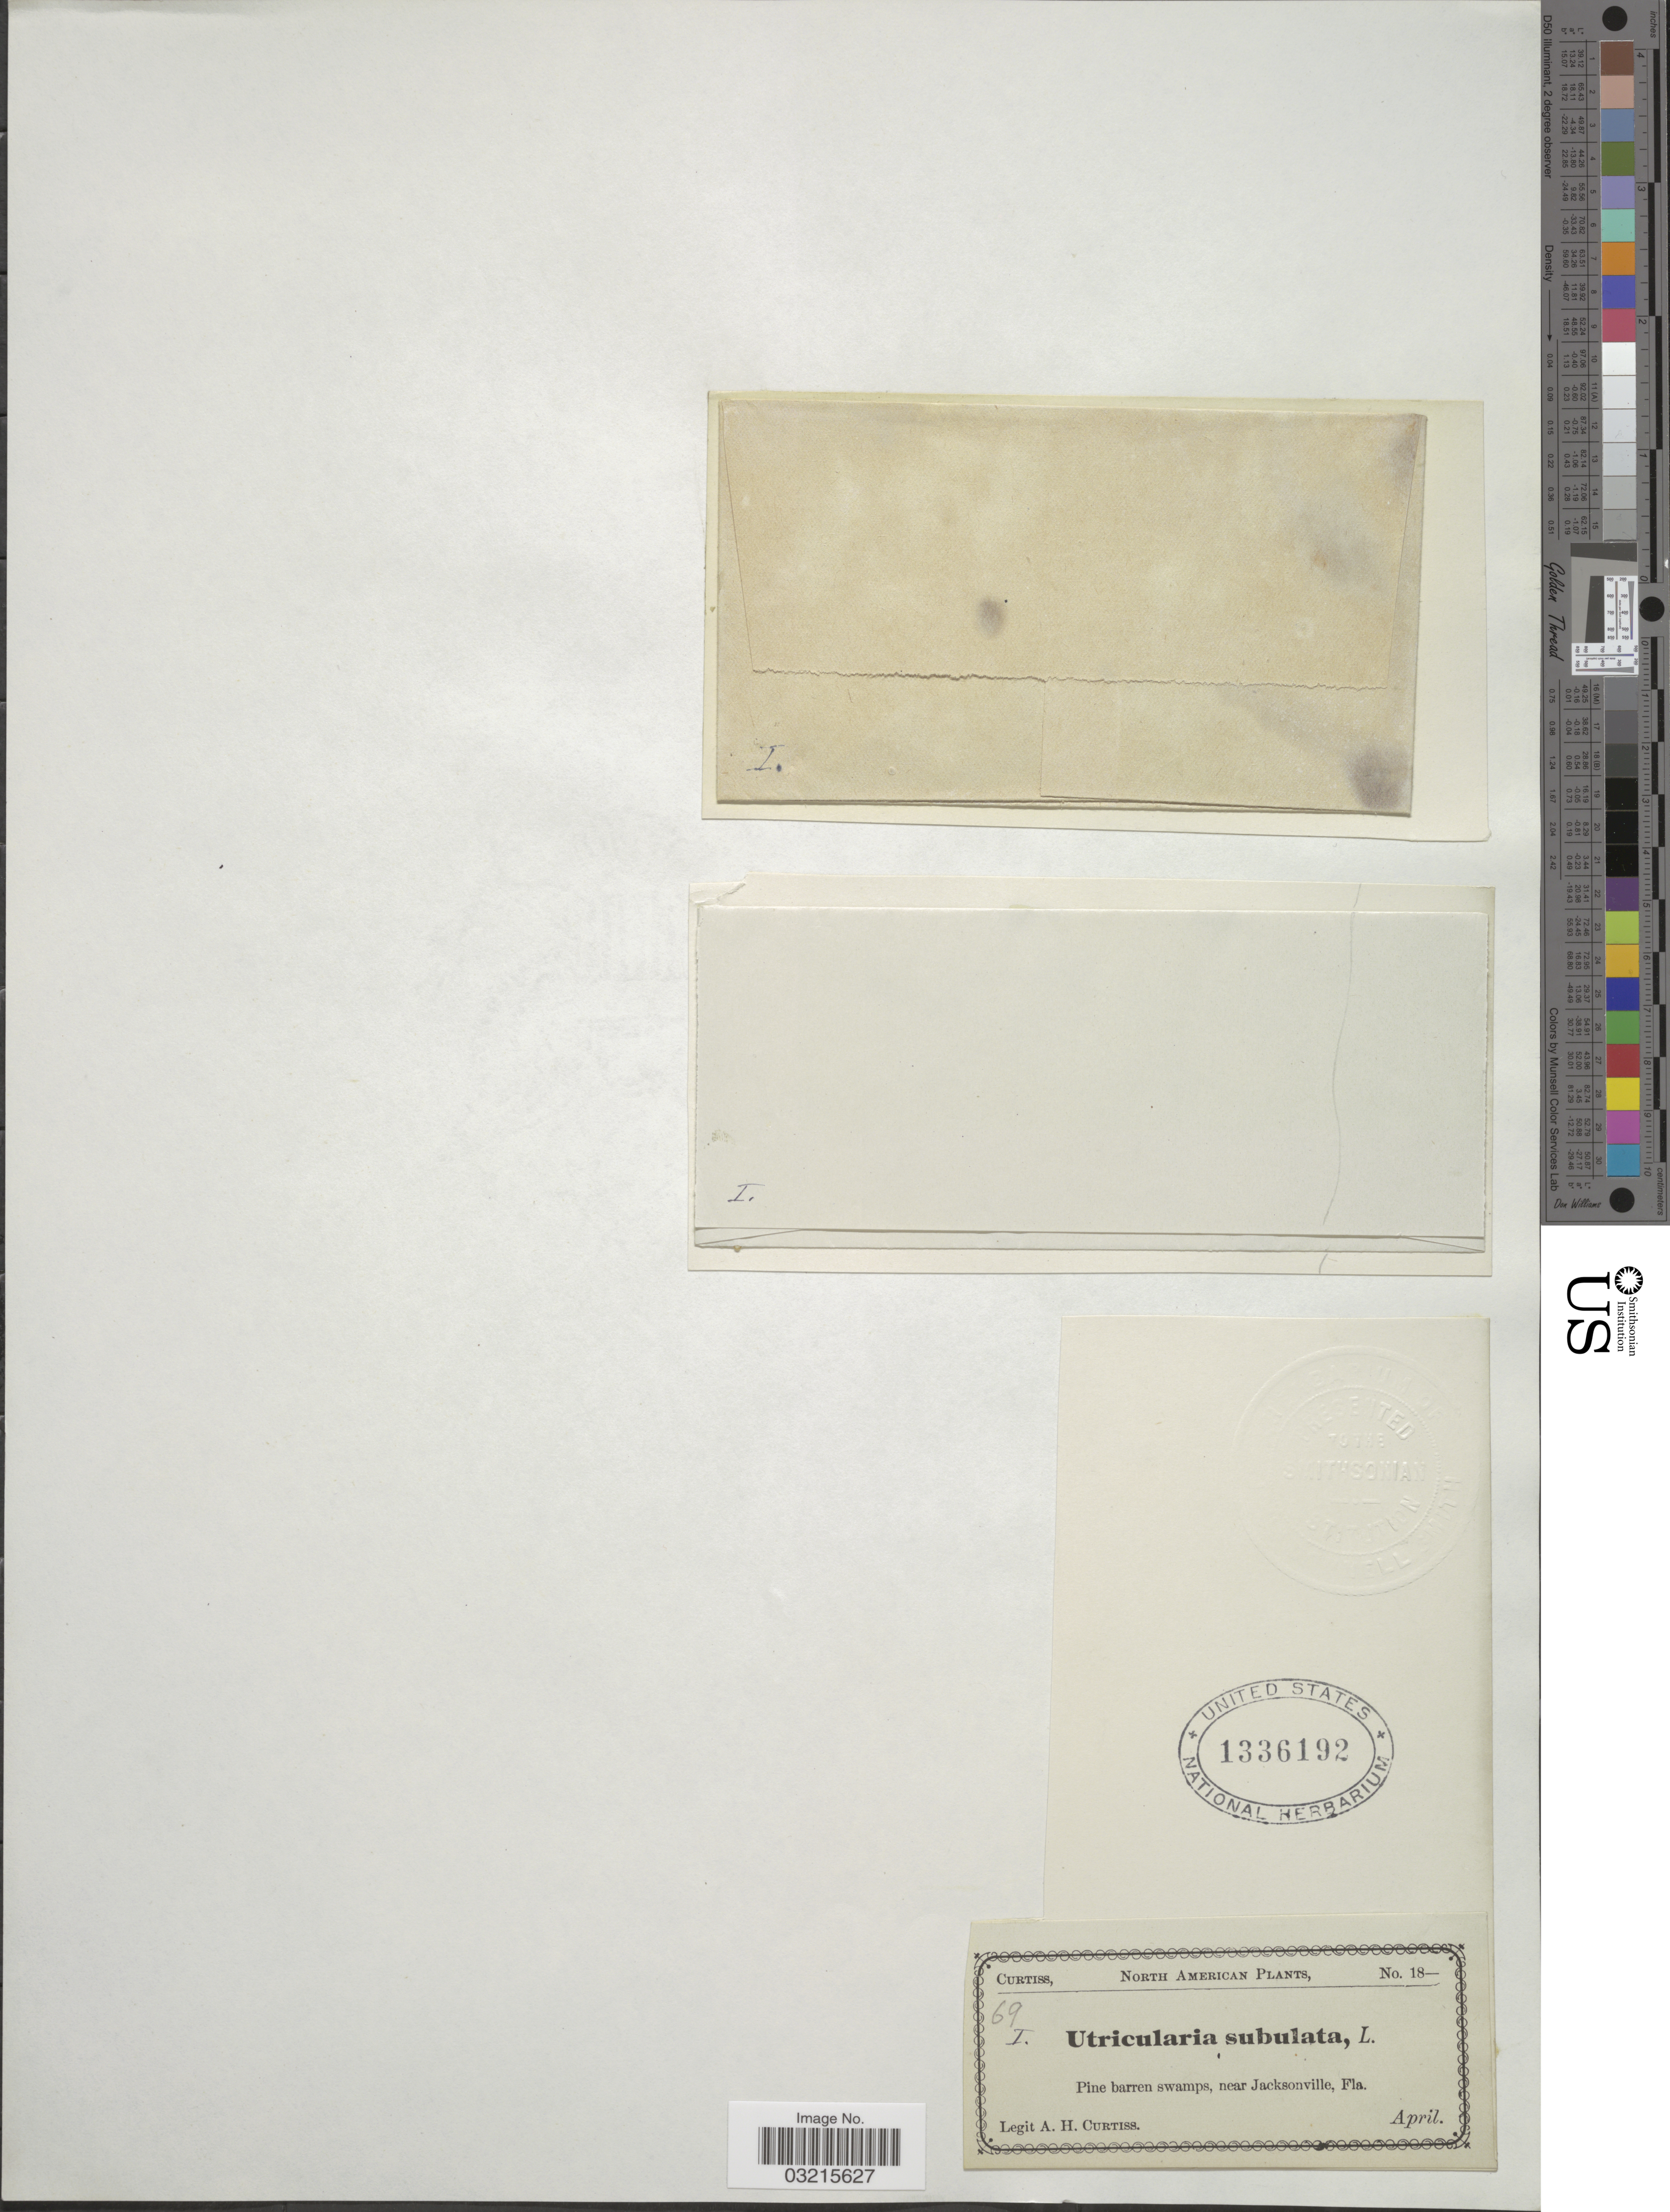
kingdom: Plantae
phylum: Tracheophyta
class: Magnoliopsida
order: Lamiales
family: Lentibulariaceae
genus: Utricularia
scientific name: Utricularia subulata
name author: L.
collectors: A. H. Curtiss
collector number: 69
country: United States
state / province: Florida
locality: Near Jacksonville.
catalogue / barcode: US 1336192